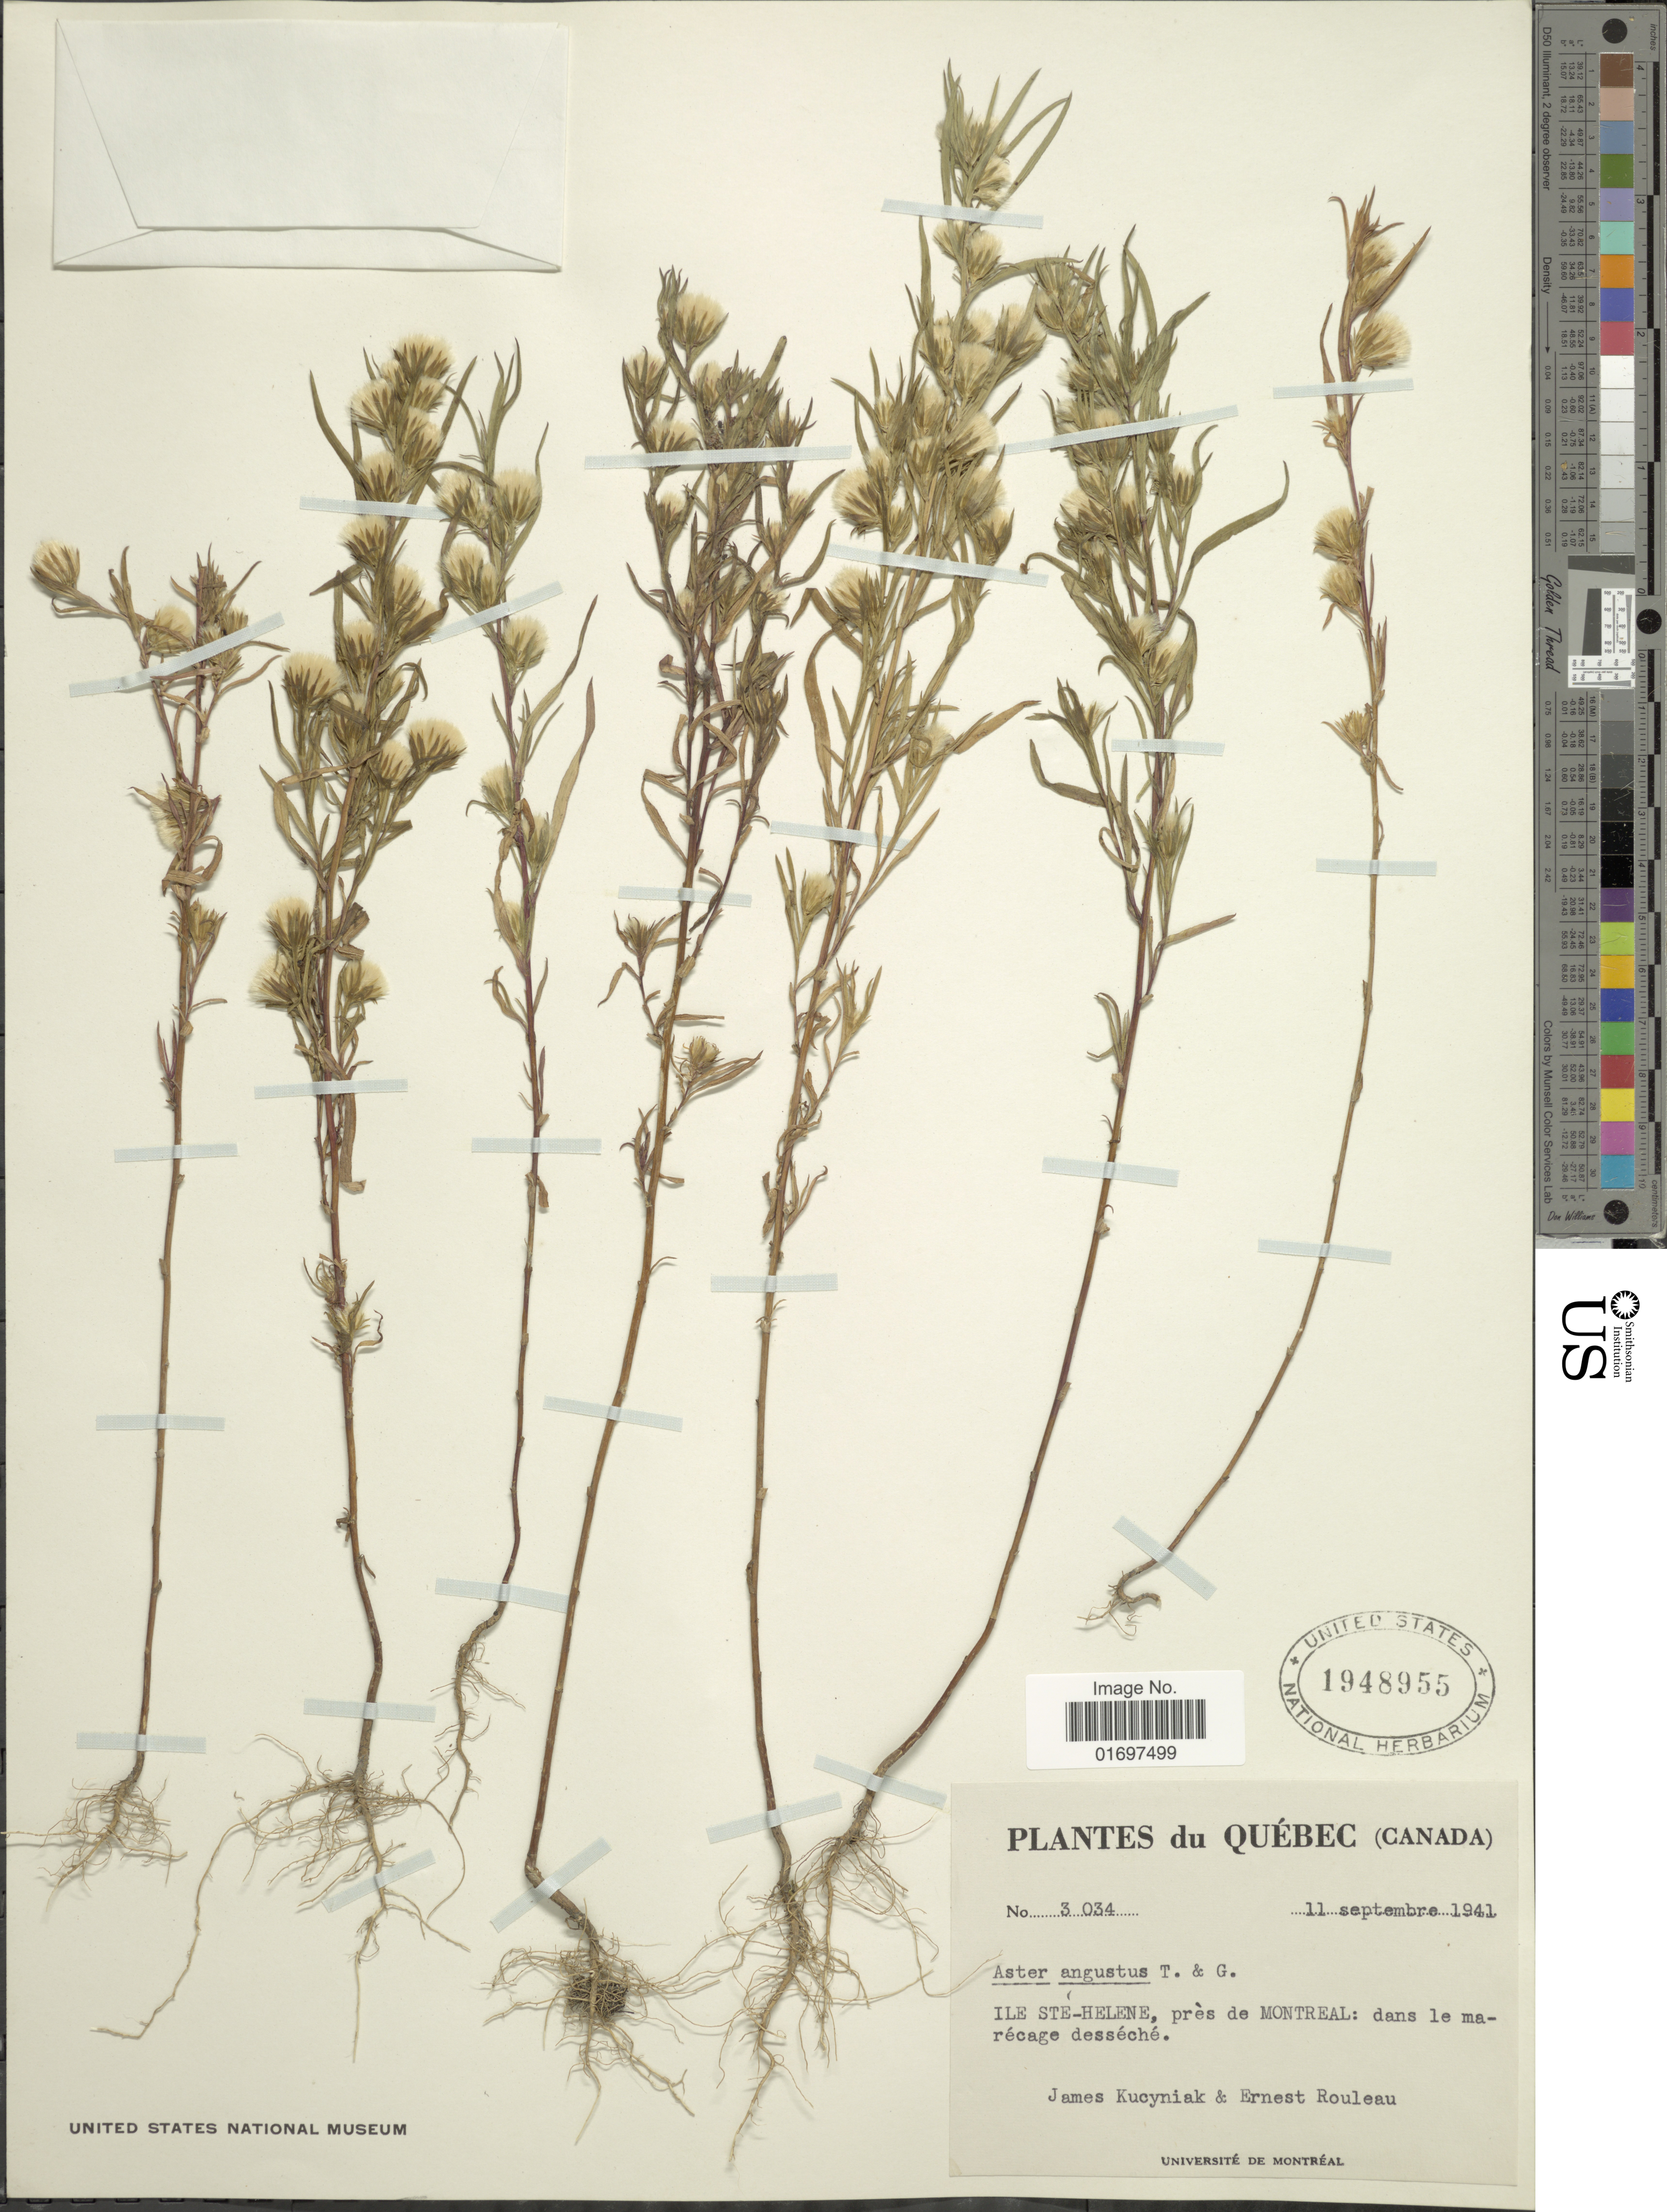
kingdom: Plantae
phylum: Tracheophyta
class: Magnoliopsida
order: Asterales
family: Asteraceae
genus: Symphyotrichum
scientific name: Symphyotrichum ciliatum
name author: (Ledeb.) G.L. Nesom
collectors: J. Kucyniak & J. Rouleau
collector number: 3034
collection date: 1941-09-11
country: Canada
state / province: Quebec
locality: Québec (Canada). Ile Ste-Helene, près de Montreal: dans le marécage desséché.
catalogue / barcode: US 1948955